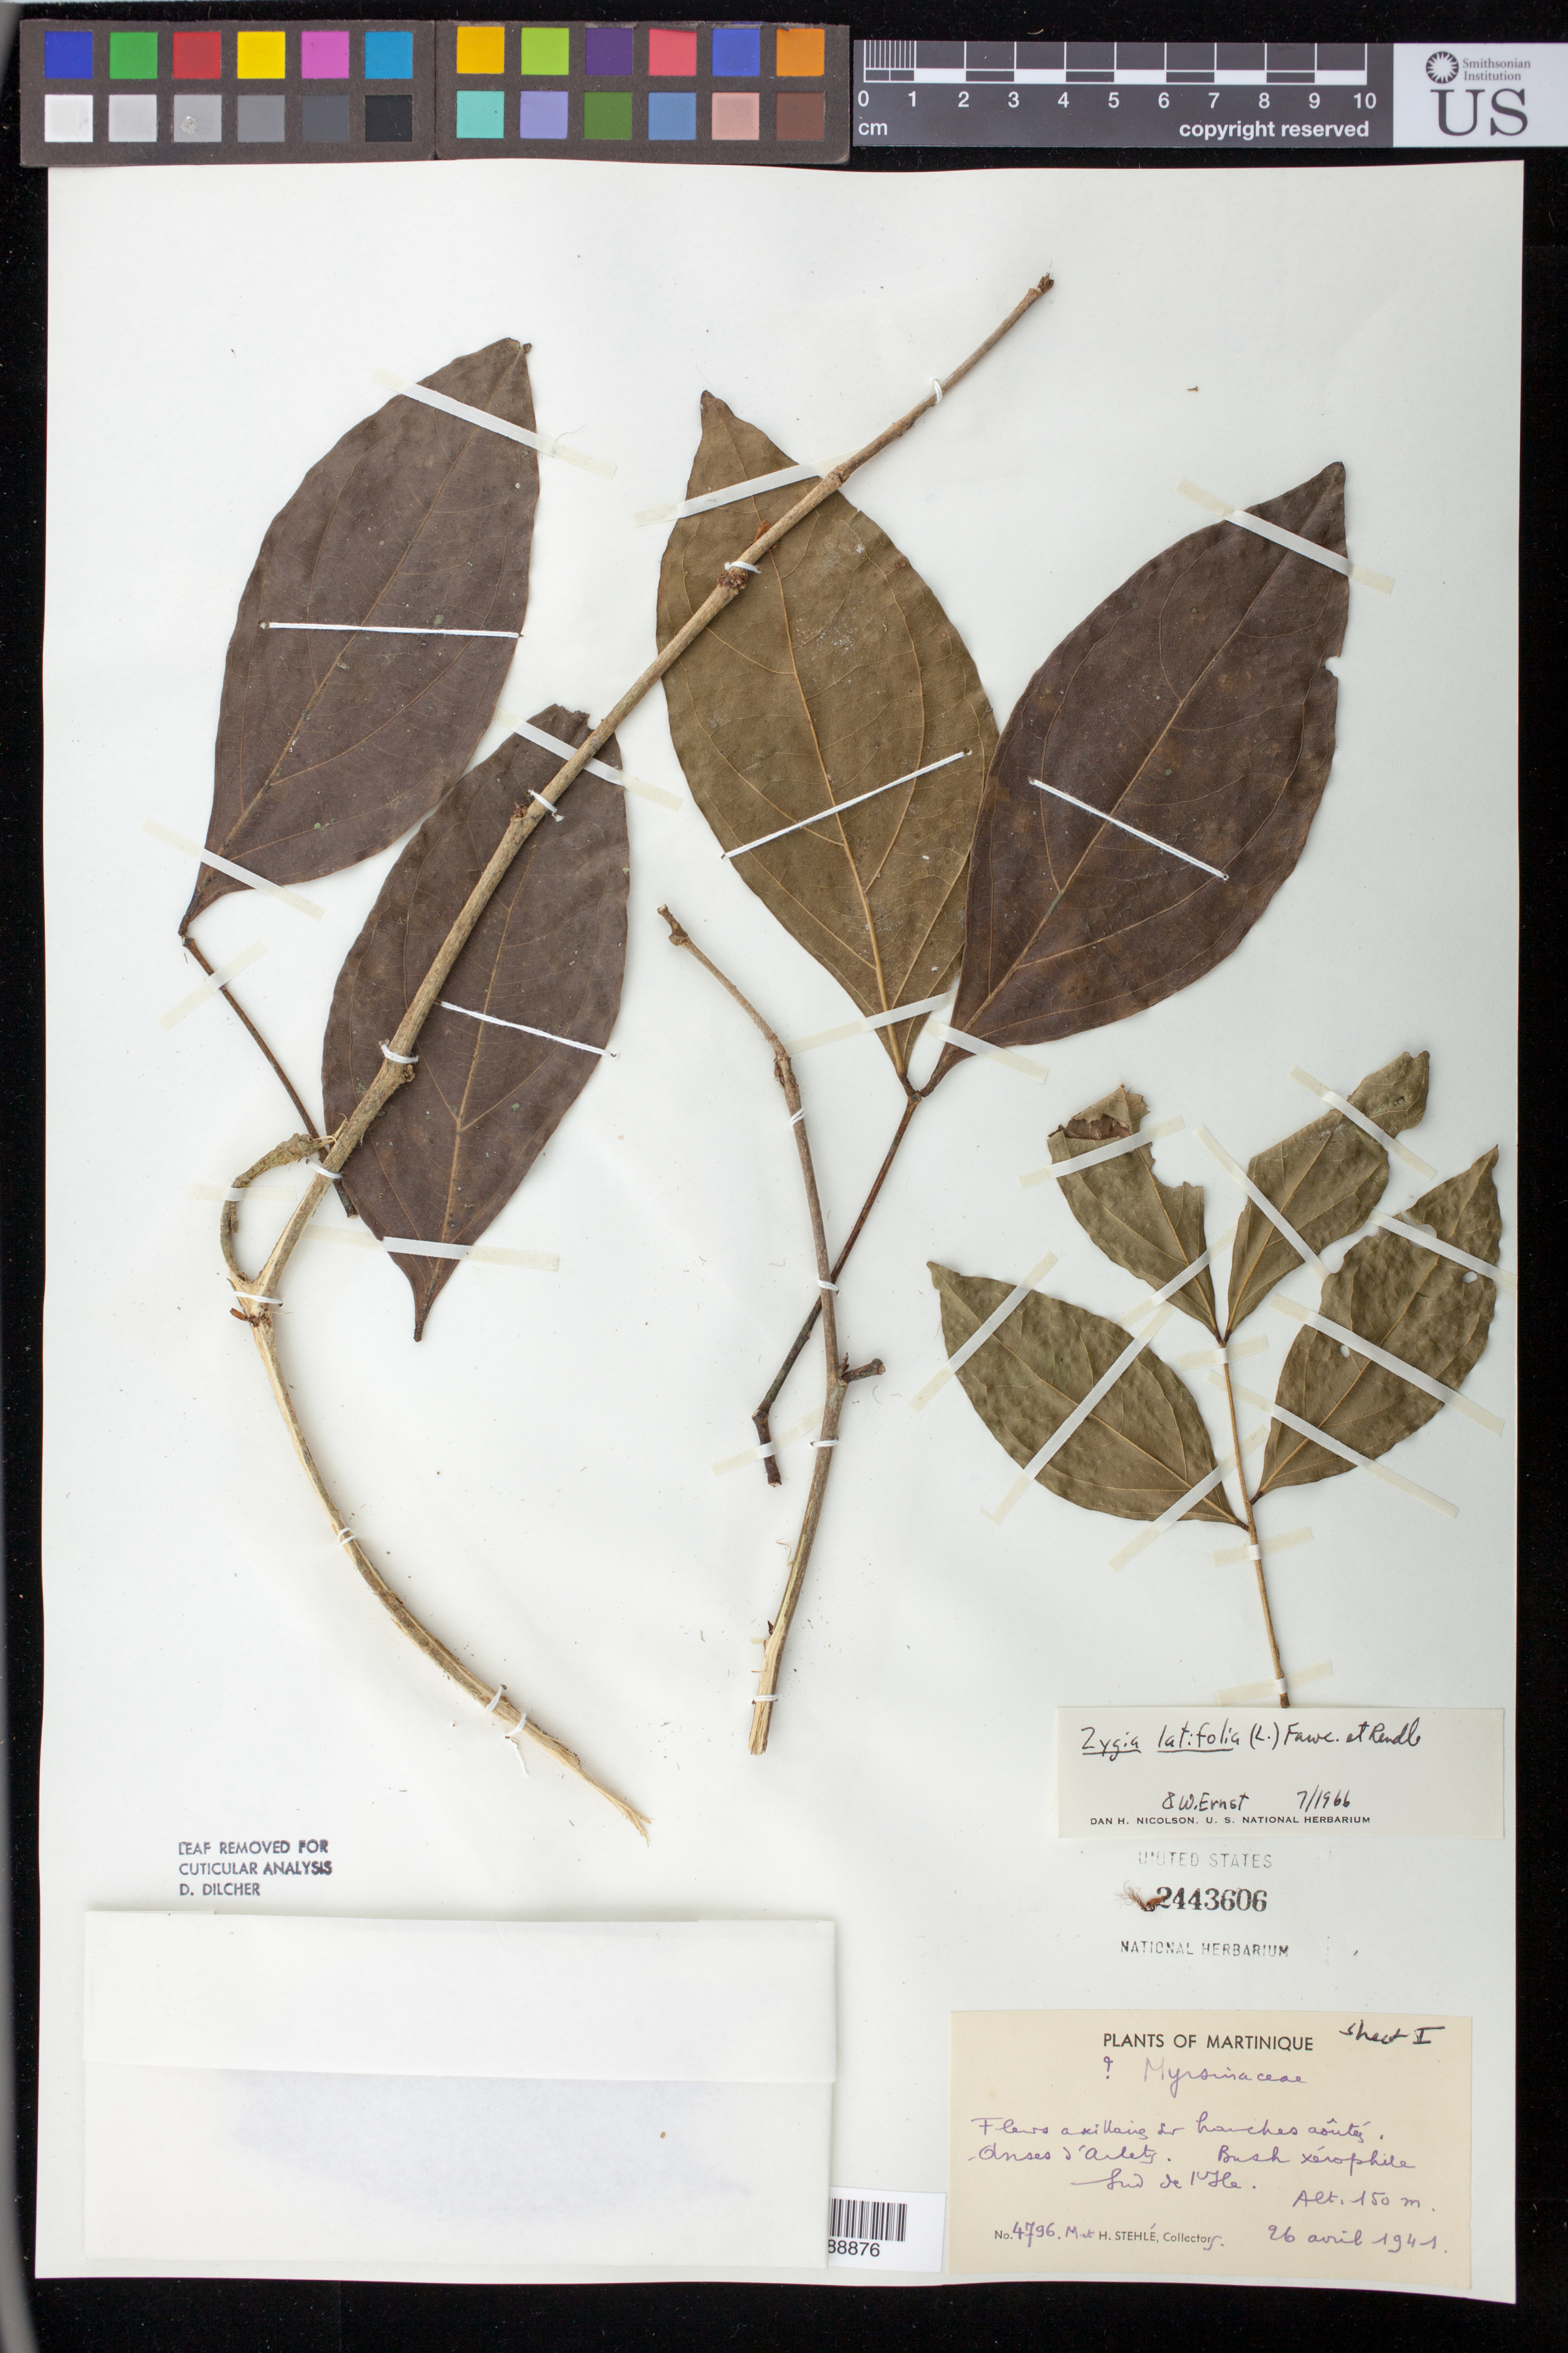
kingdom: Plantae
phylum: Tracheophyta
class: Magnoliopsida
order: Fabales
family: Fabaceae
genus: Zygia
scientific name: Zygia latifolia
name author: (L.) Fawc. & Rendle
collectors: H. Stehlé & M. Stehlé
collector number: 4796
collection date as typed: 26 Apr 1941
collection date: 1941-04-26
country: Martinique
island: Martinique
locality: Anses d'Arlets, S of the Island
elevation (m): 150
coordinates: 0 N, 0 E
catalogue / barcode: US 2443606